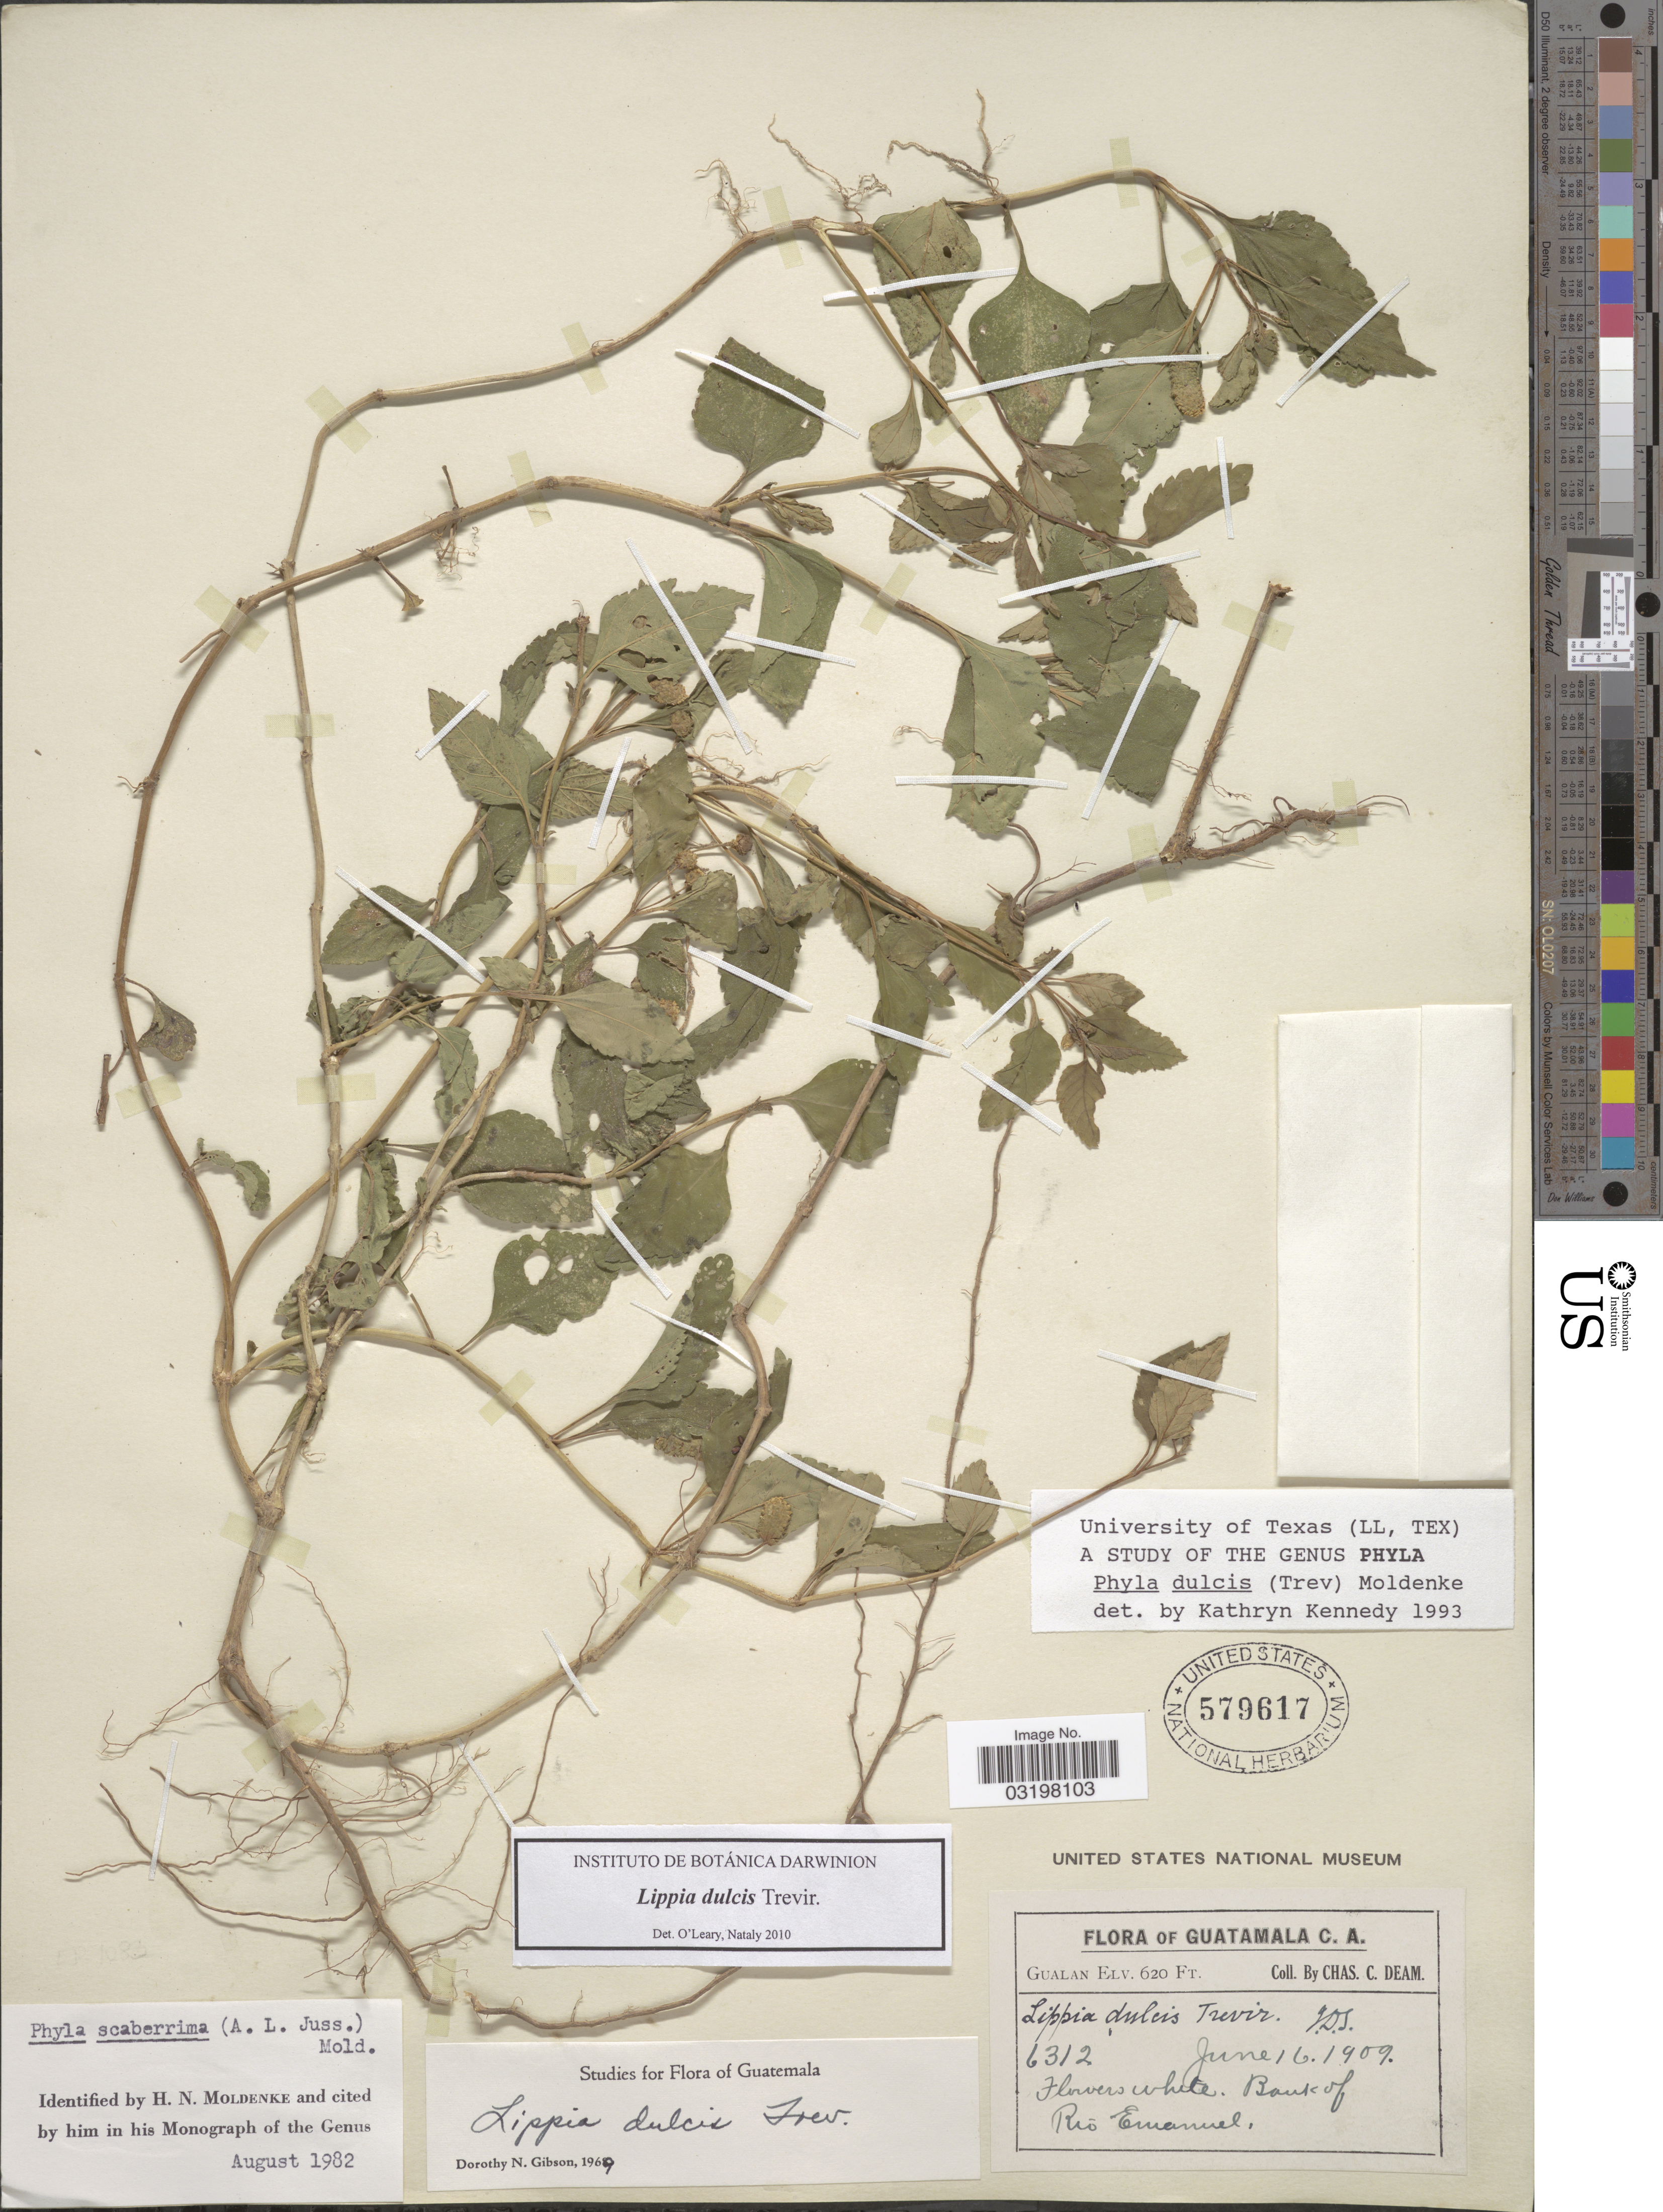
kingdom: Plantae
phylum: Tracheophyta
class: Magnoliopsida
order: Lamiales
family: Verbenaceae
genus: Lippia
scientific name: Lippia dulcis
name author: Trevis.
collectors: C. C. Deam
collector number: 6312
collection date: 1909-06-16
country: Guatemala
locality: Gaulan. Bank of Río Emanuel.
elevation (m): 189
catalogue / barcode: US 579617